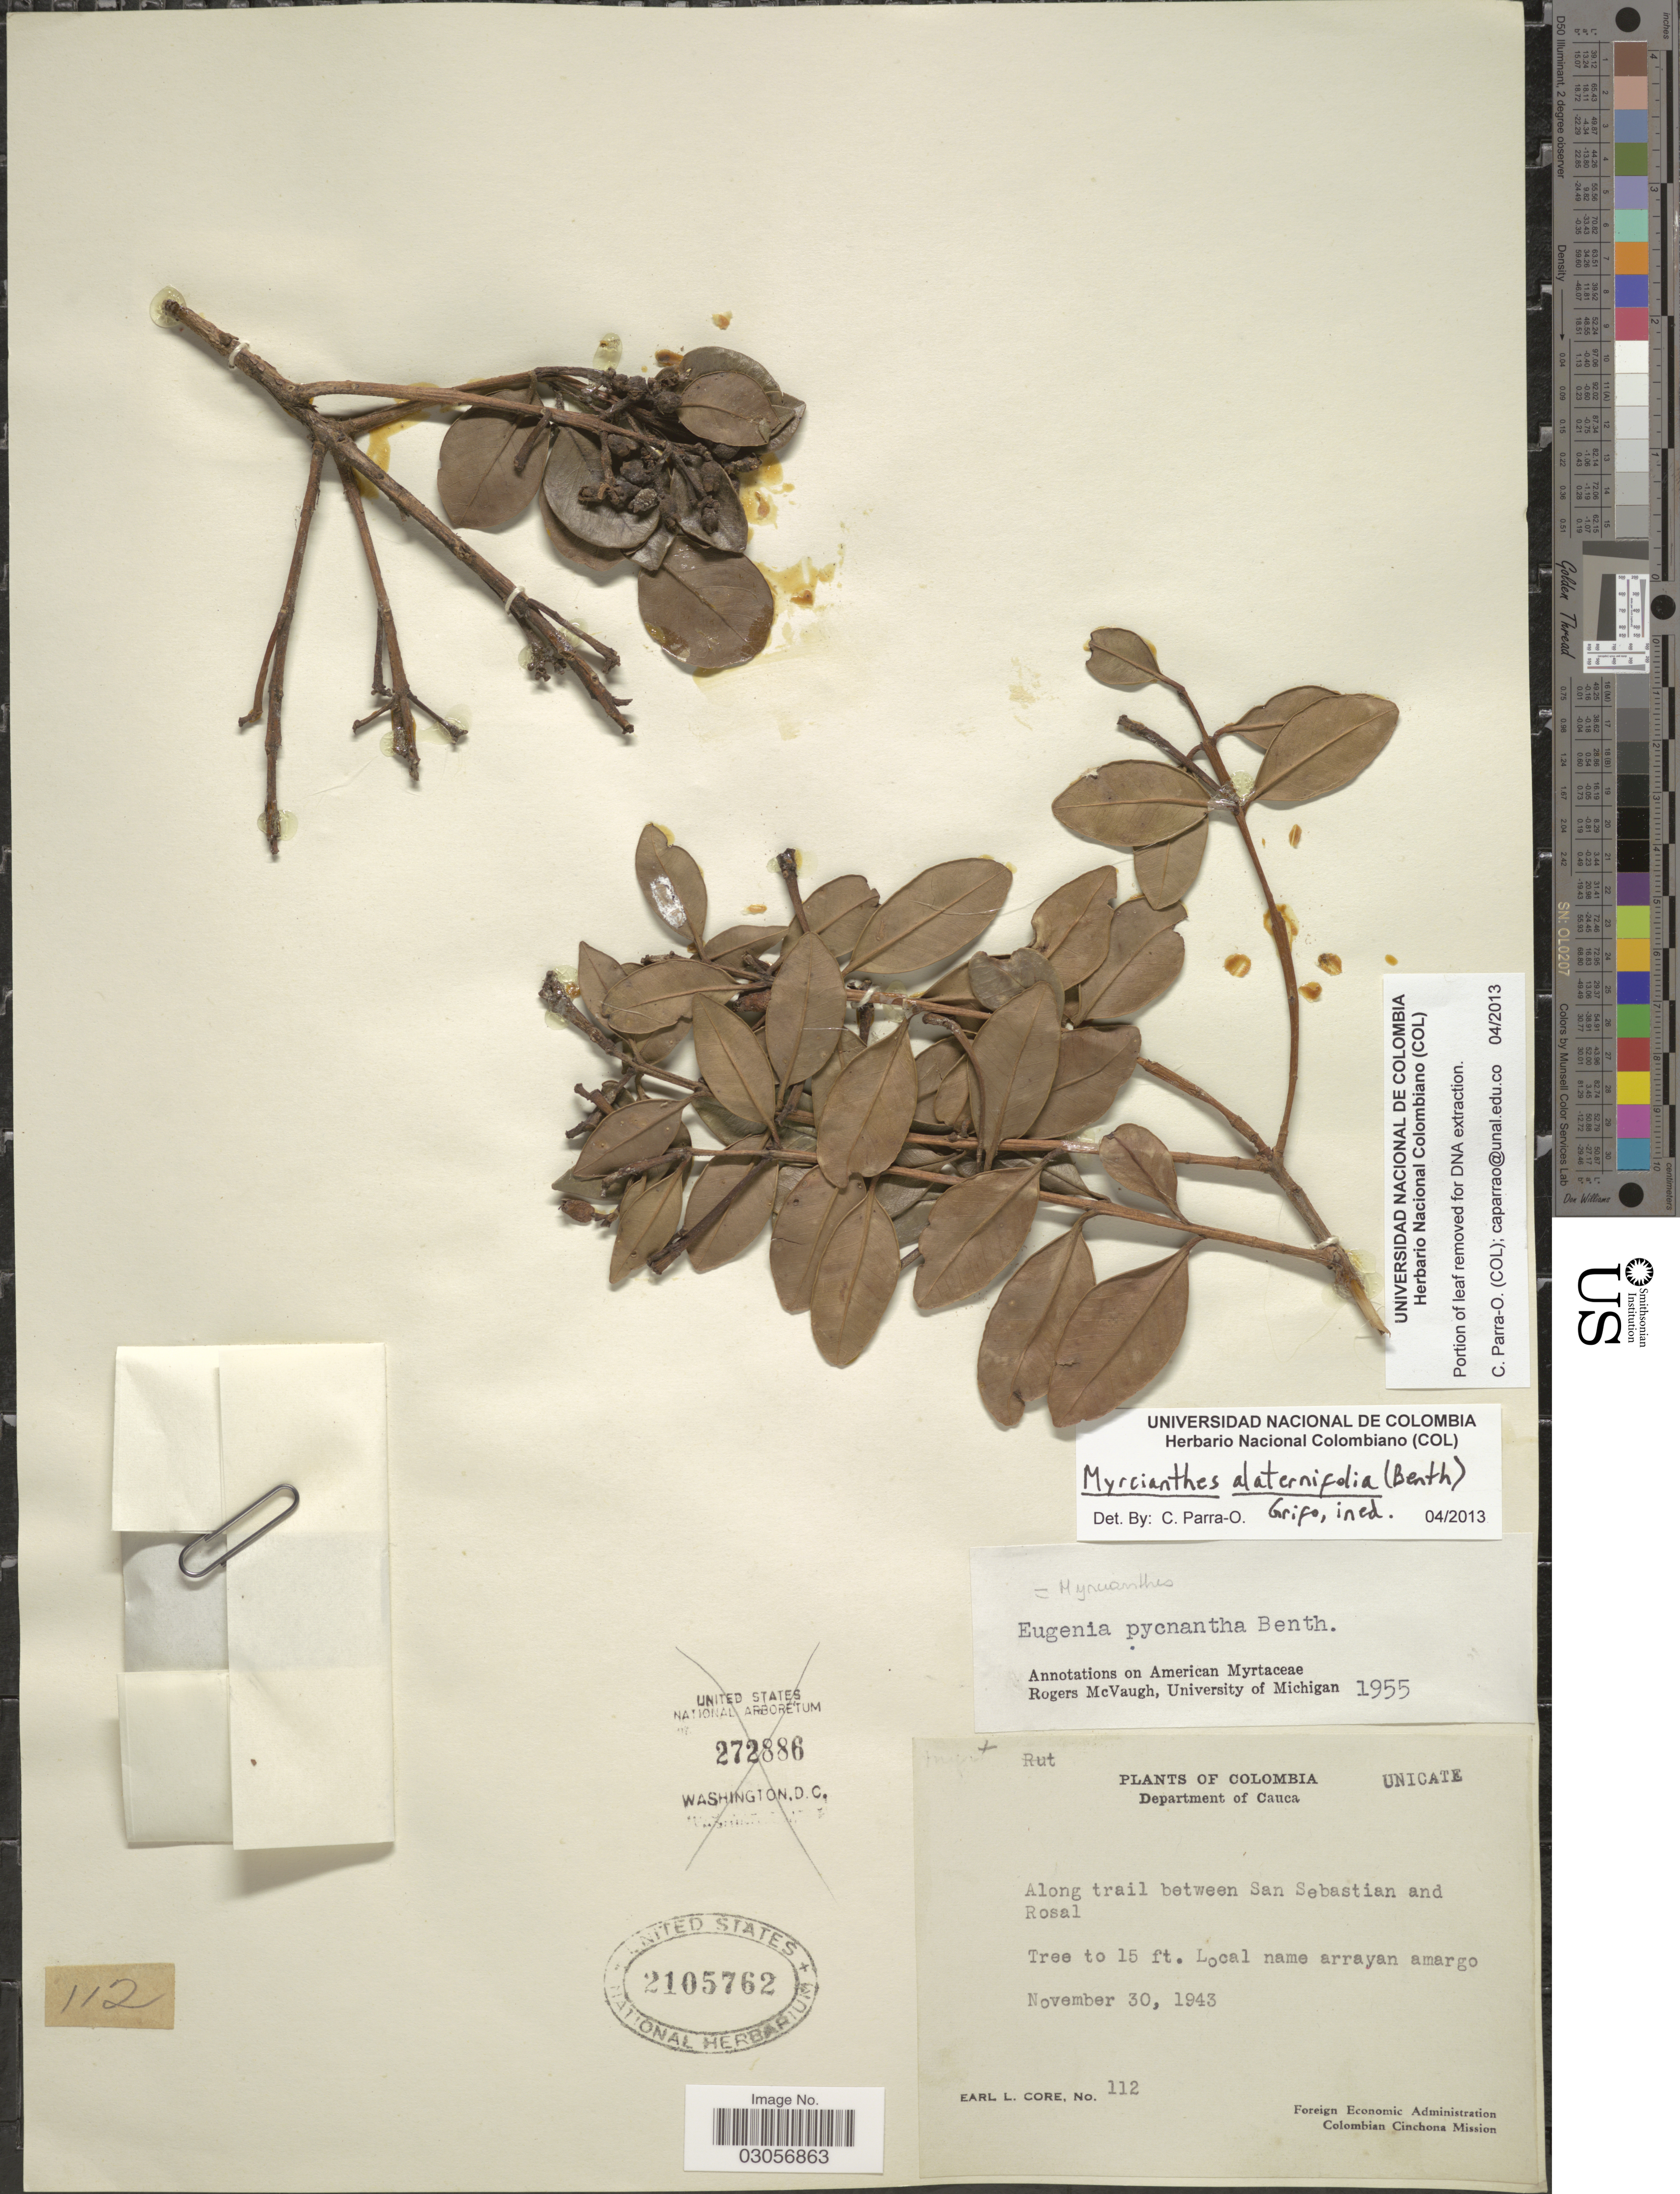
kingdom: Plantae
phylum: Tracheophyta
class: Magnoliopsida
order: Myrtales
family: Myrtaceae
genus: Myrcianthes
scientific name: Myrcianthes alaternifolia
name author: Grifo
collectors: E. L. Core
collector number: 112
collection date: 1943-11-30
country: Colombia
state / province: Cauca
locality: Along trail between San Sebastian and Rosal.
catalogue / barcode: US 2105762